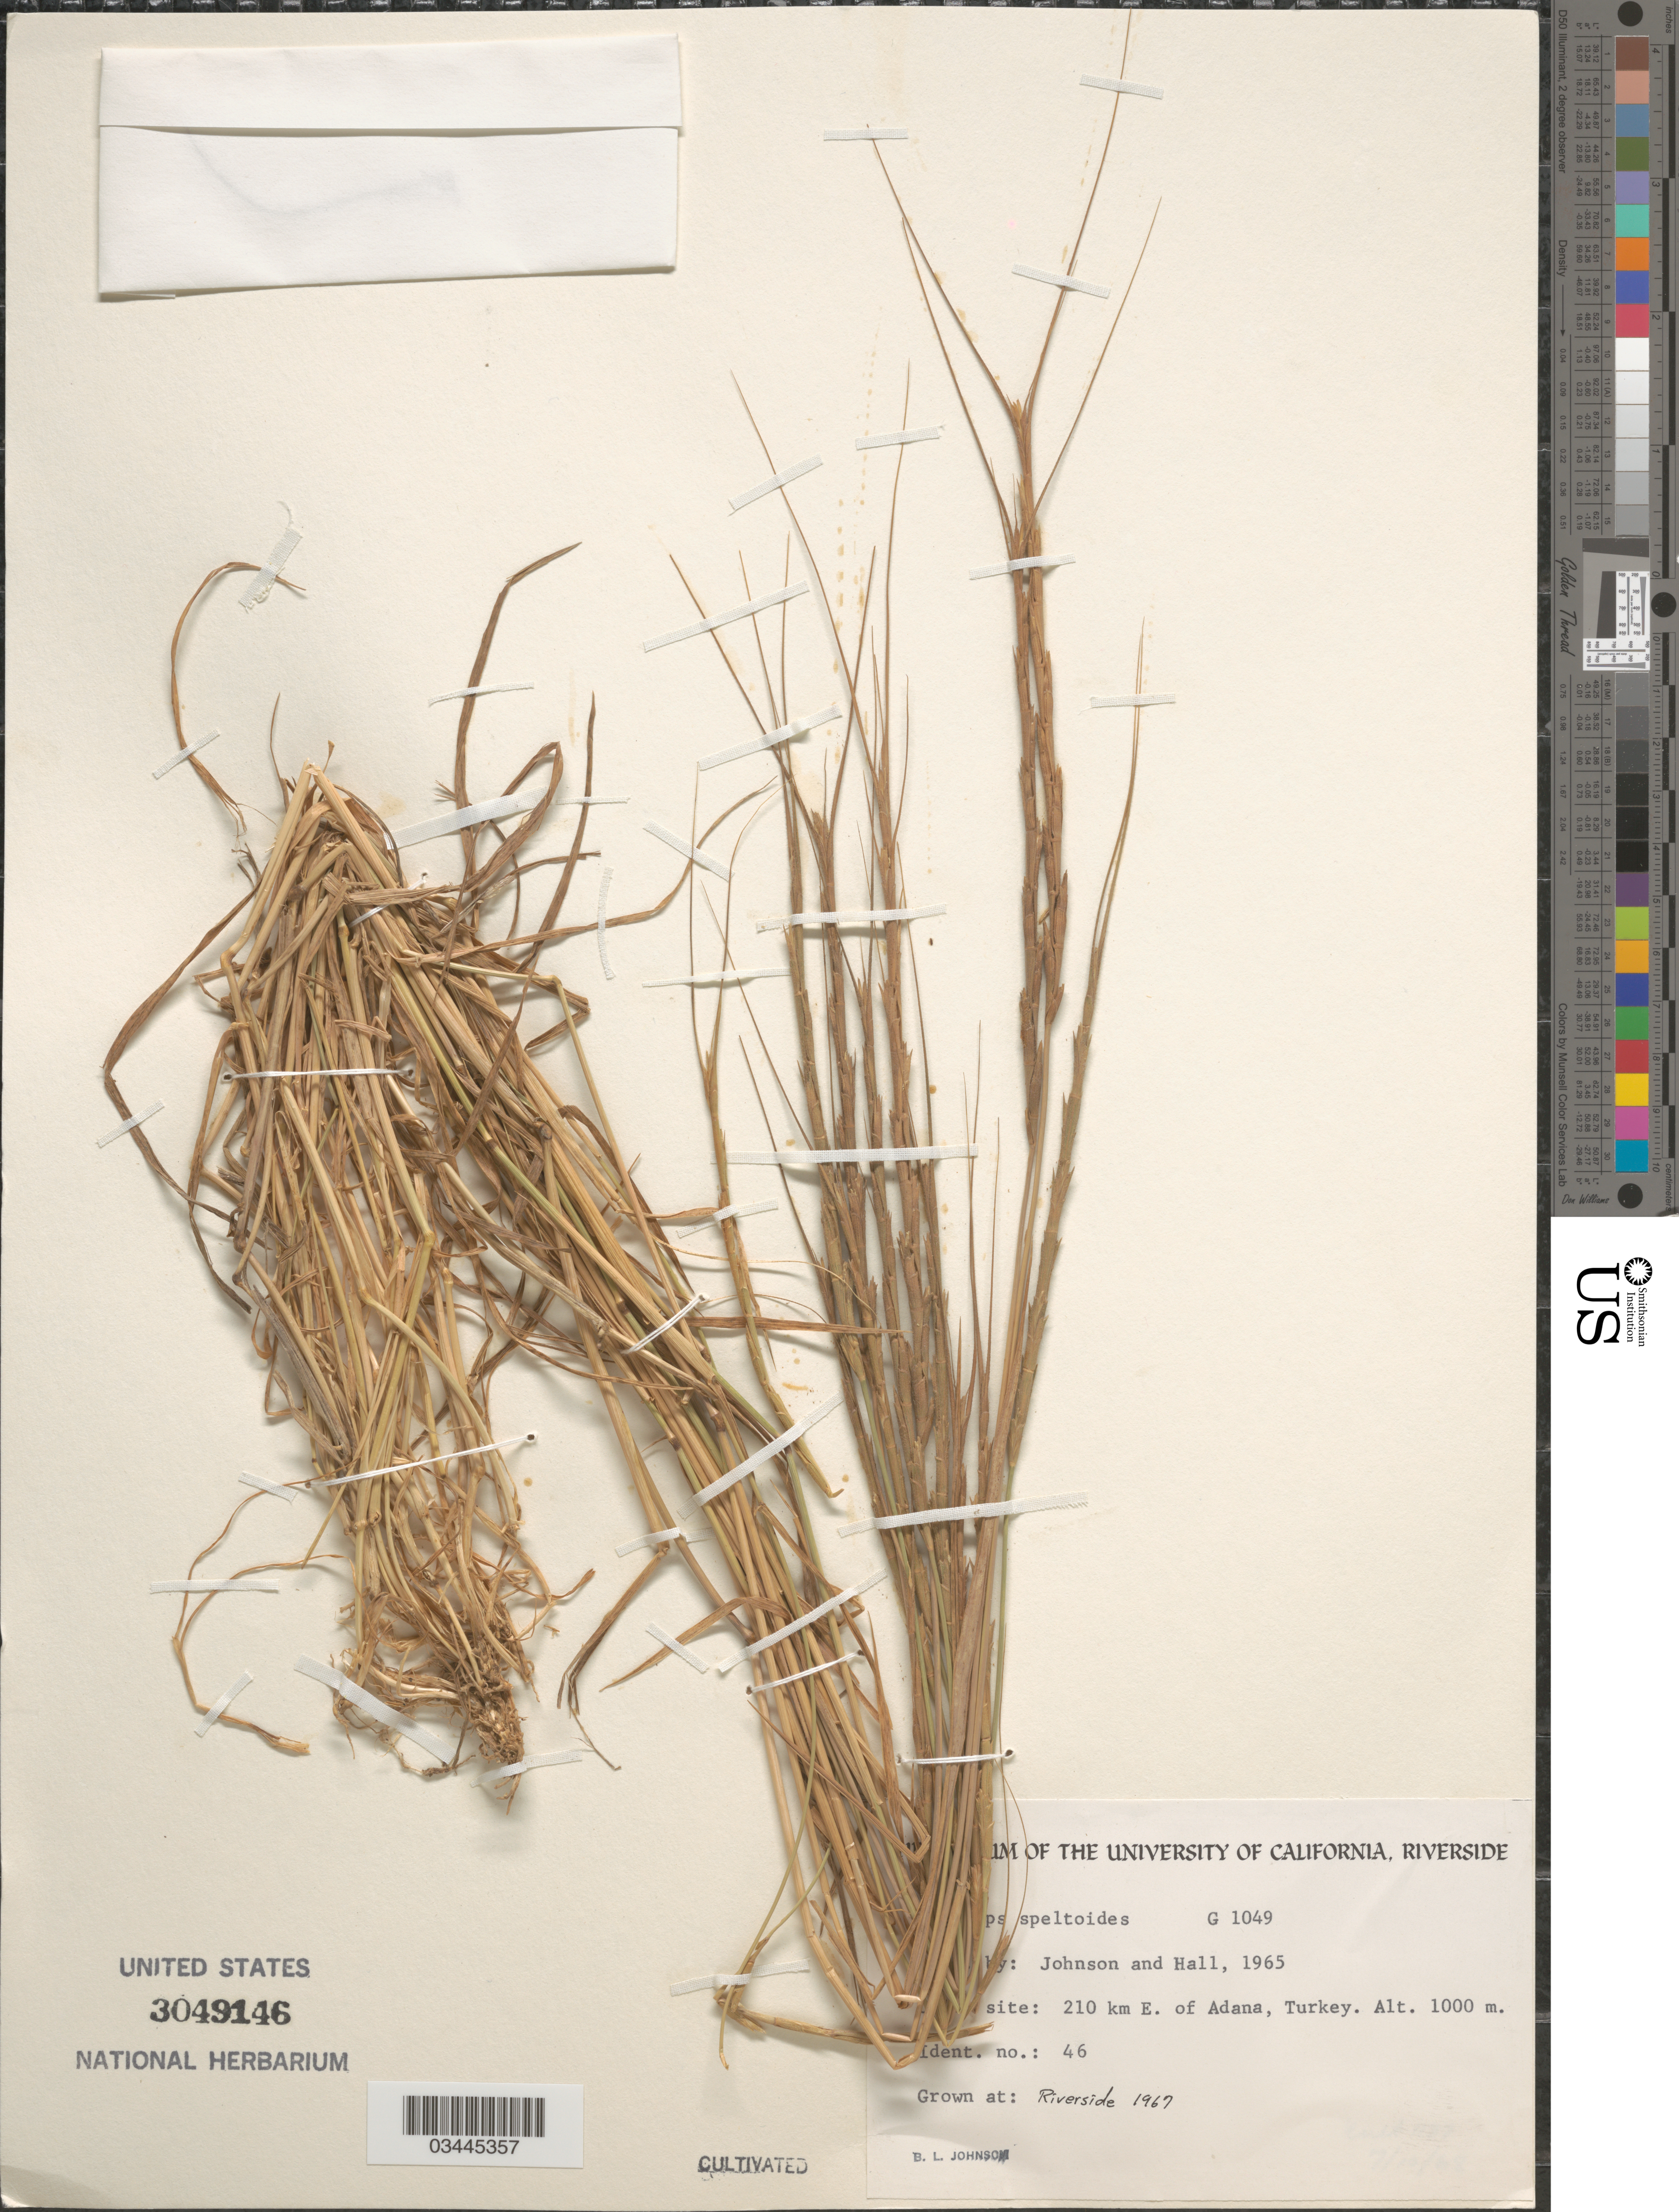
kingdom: Plantae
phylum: Tracheophyta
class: Liliopsida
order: Poales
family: Poaceae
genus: Aegilops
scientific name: Aegilops speltoides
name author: Tausch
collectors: B. Johnson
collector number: G1049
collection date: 1967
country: United States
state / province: California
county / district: Riverside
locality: Riverside.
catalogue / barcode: US 3049146